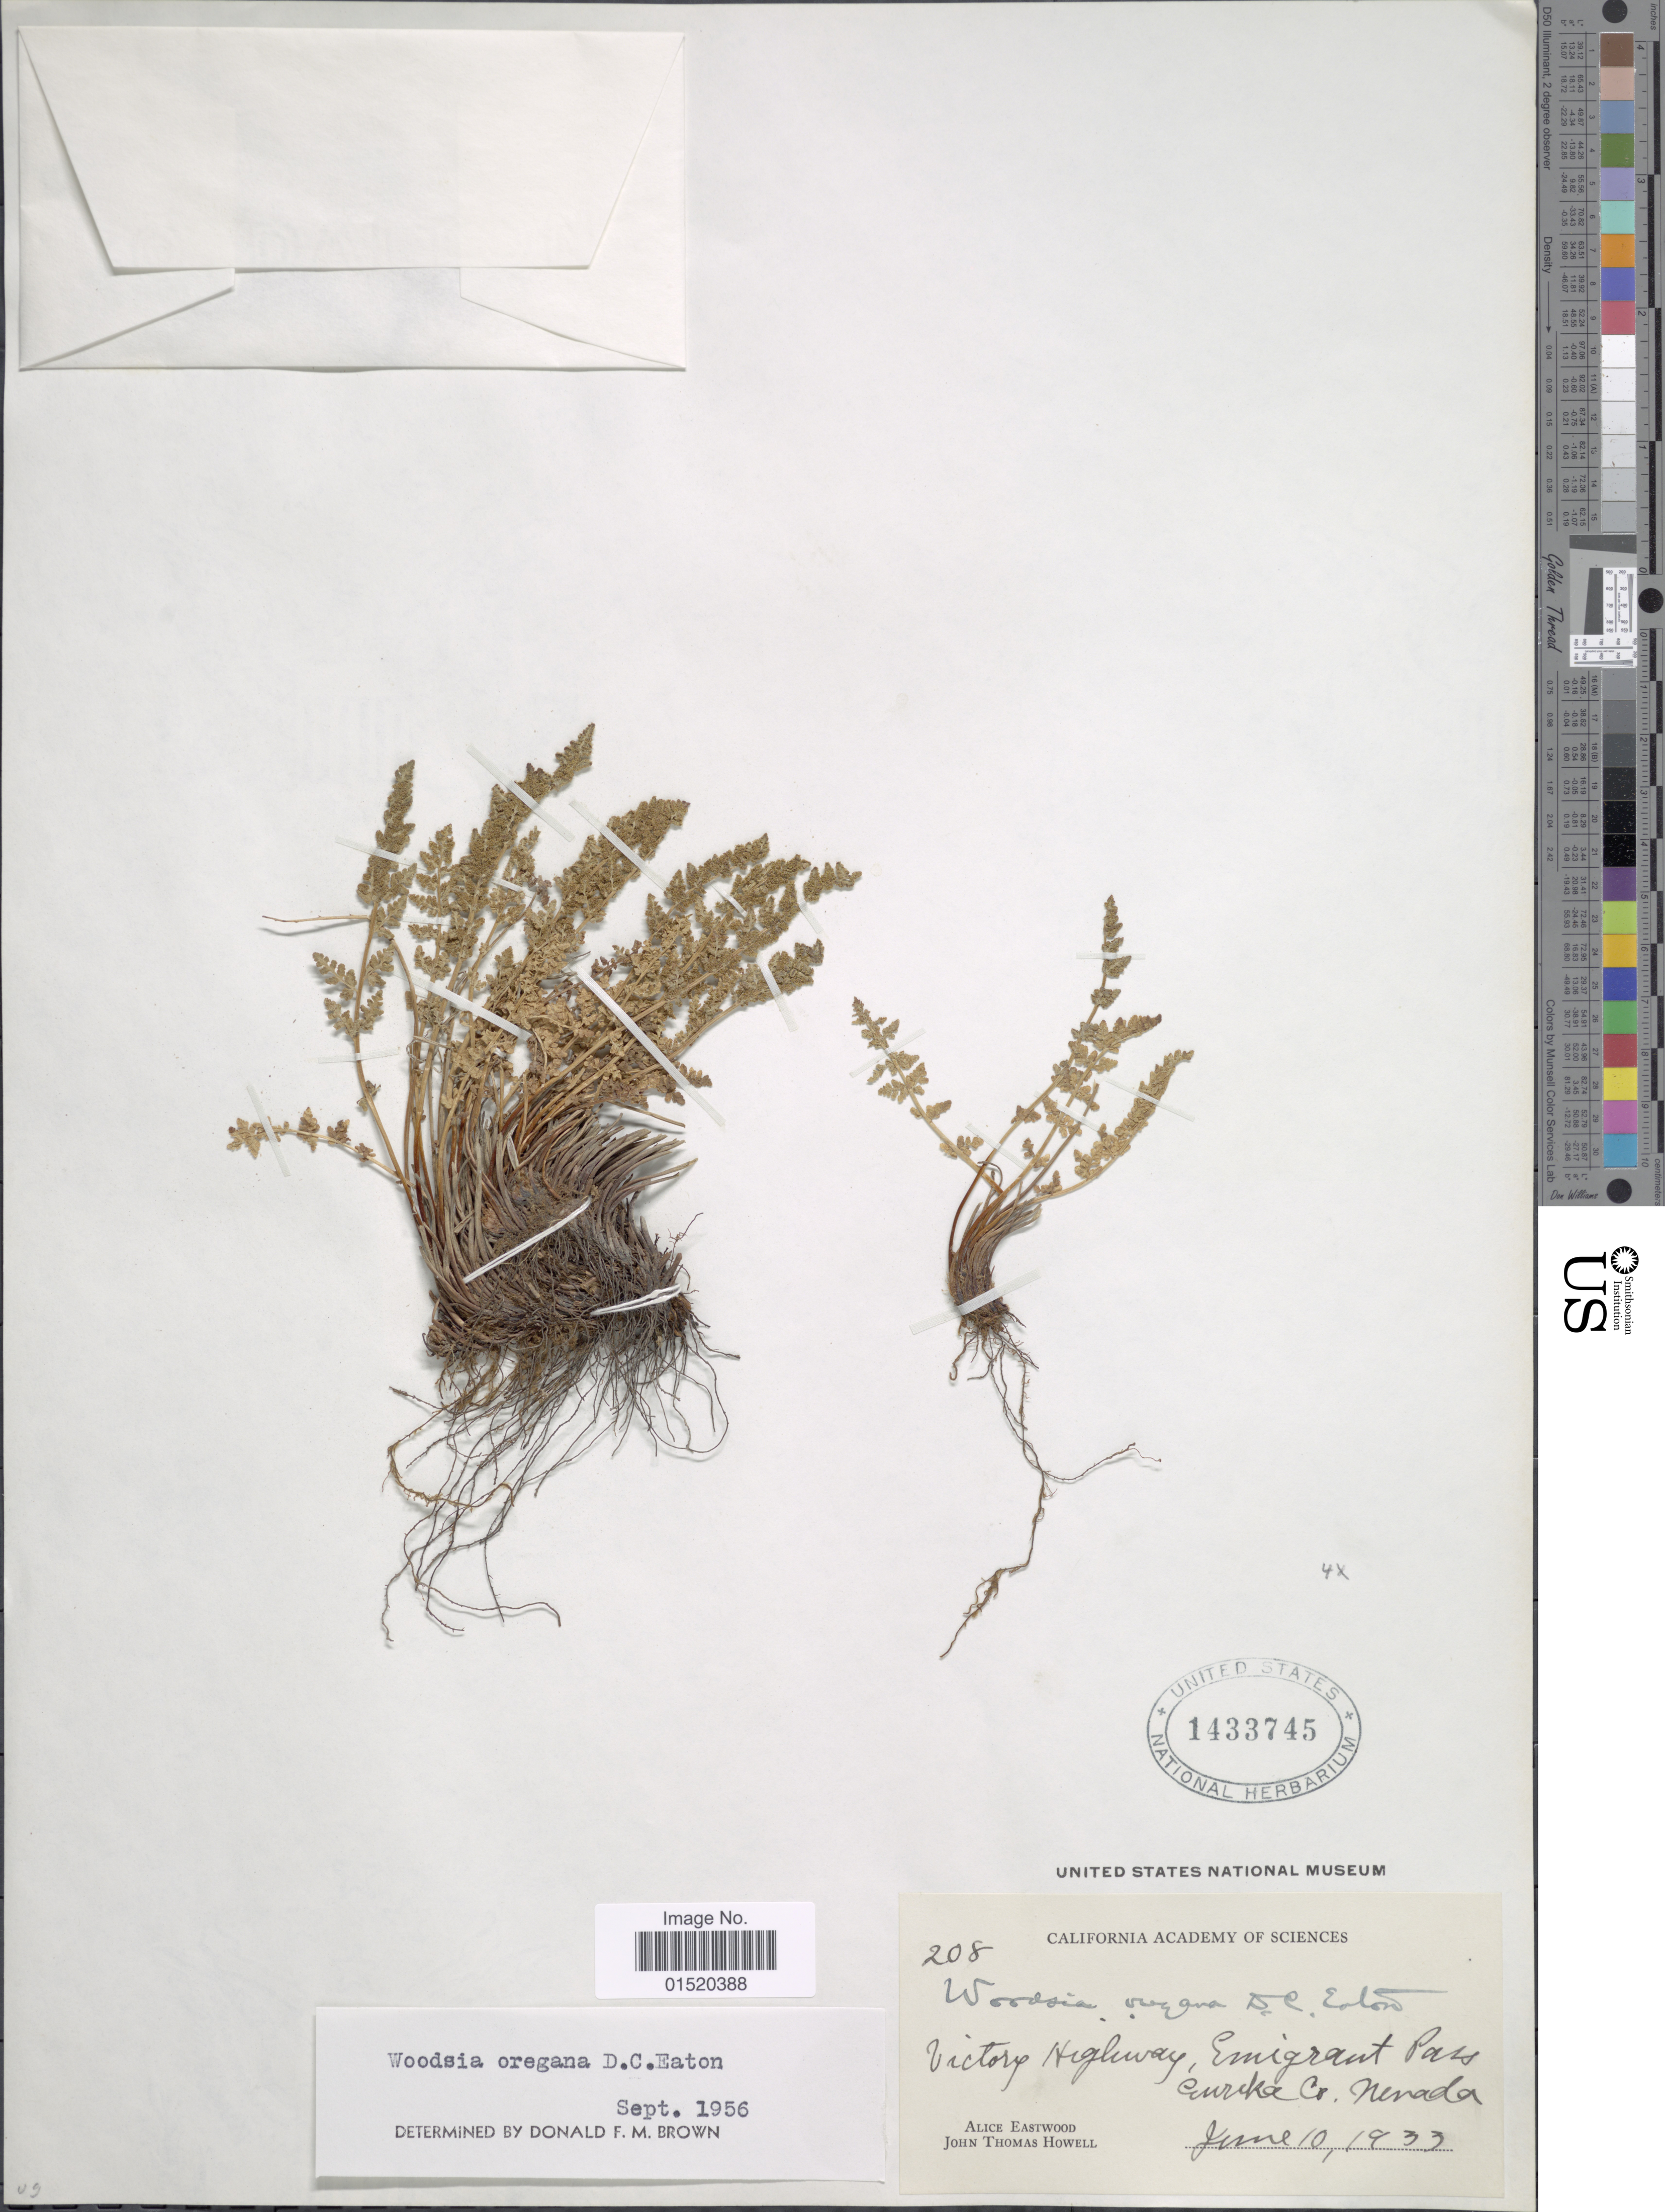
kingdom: Plantae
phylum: Tracheophyta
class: Polypodiopsida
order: Polypodiales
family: Woodsiaceae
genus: Woodsia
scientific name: Woodsia oregana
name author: D.C. Eaton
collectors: J. T. Howell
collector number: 208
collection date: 1933-06-10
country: United States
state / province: Nevada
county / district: Eureka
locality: Victory Highway, Emigrant Pass, Eureka Co.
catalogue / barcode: US 1433745